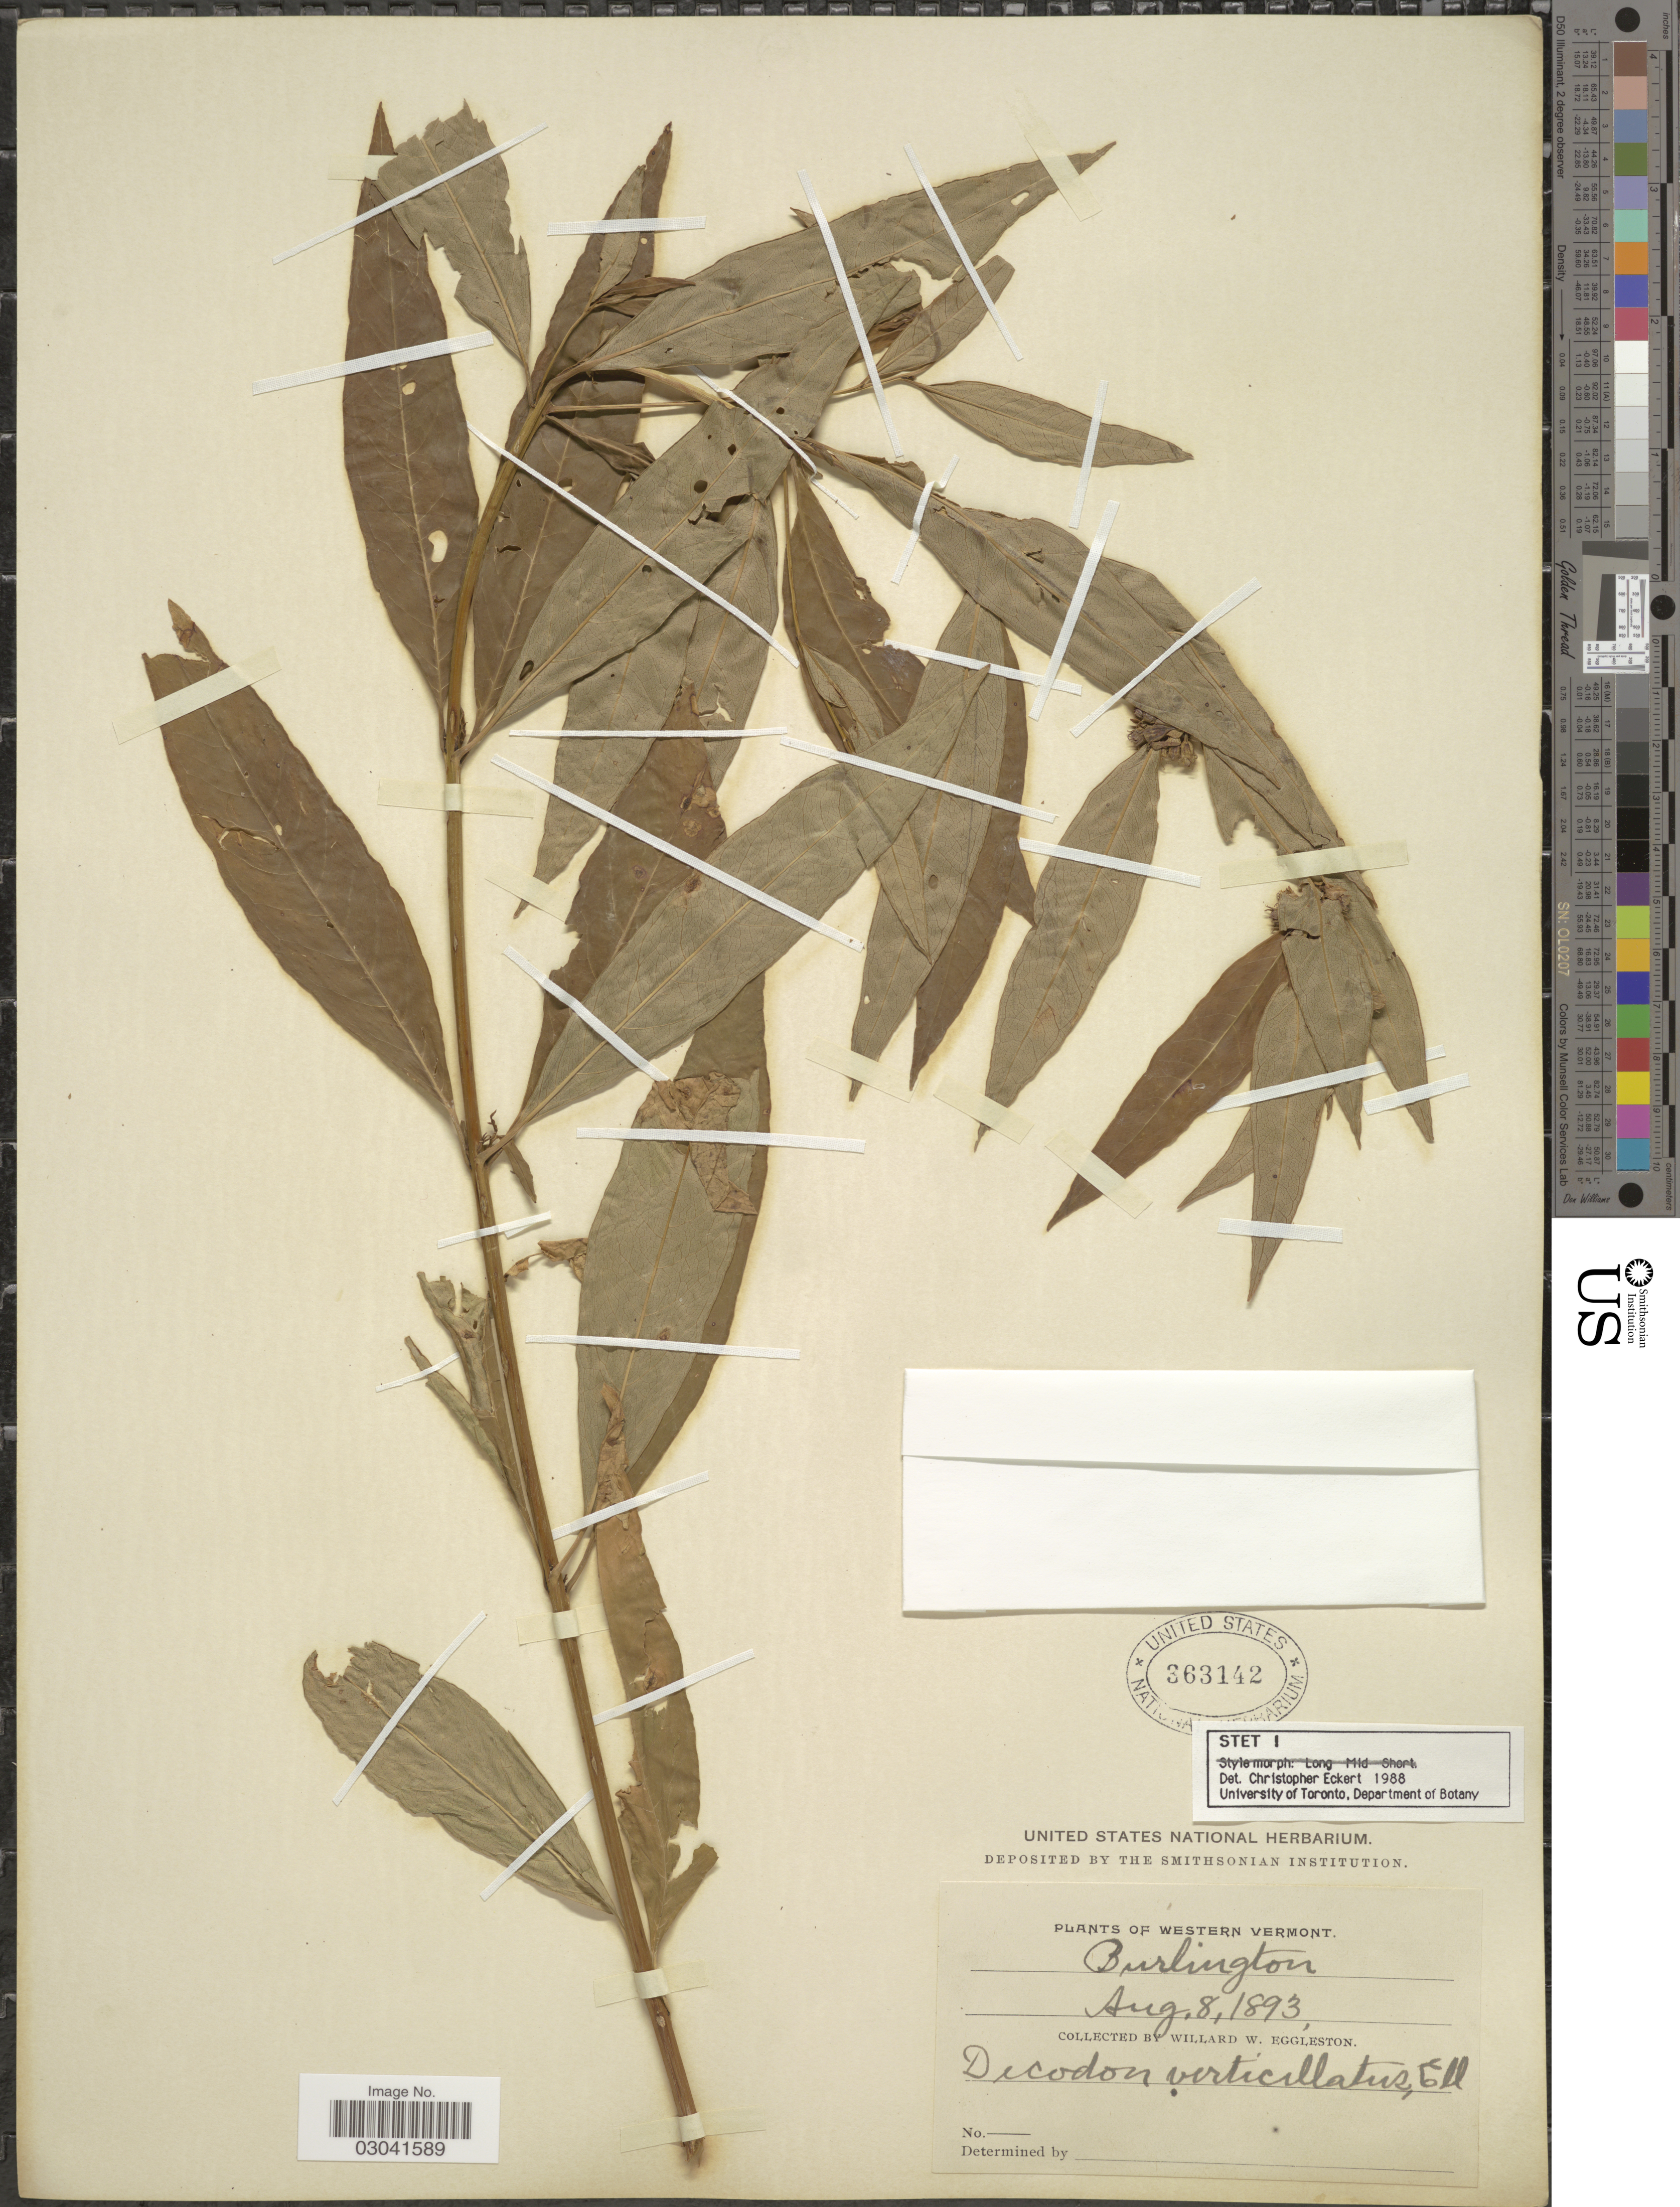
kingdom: Plantae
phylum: Tracheophyta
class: Magnoliopsida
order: Myrtales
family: Lythraceae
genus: Decodon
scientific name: Decodon verticillatus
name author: (L.) Elliott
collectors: W. W. Eggleston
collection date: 1893-08-08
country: United States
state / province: Vermont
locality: Western Vermont. Burlington.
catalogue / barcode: US 363142